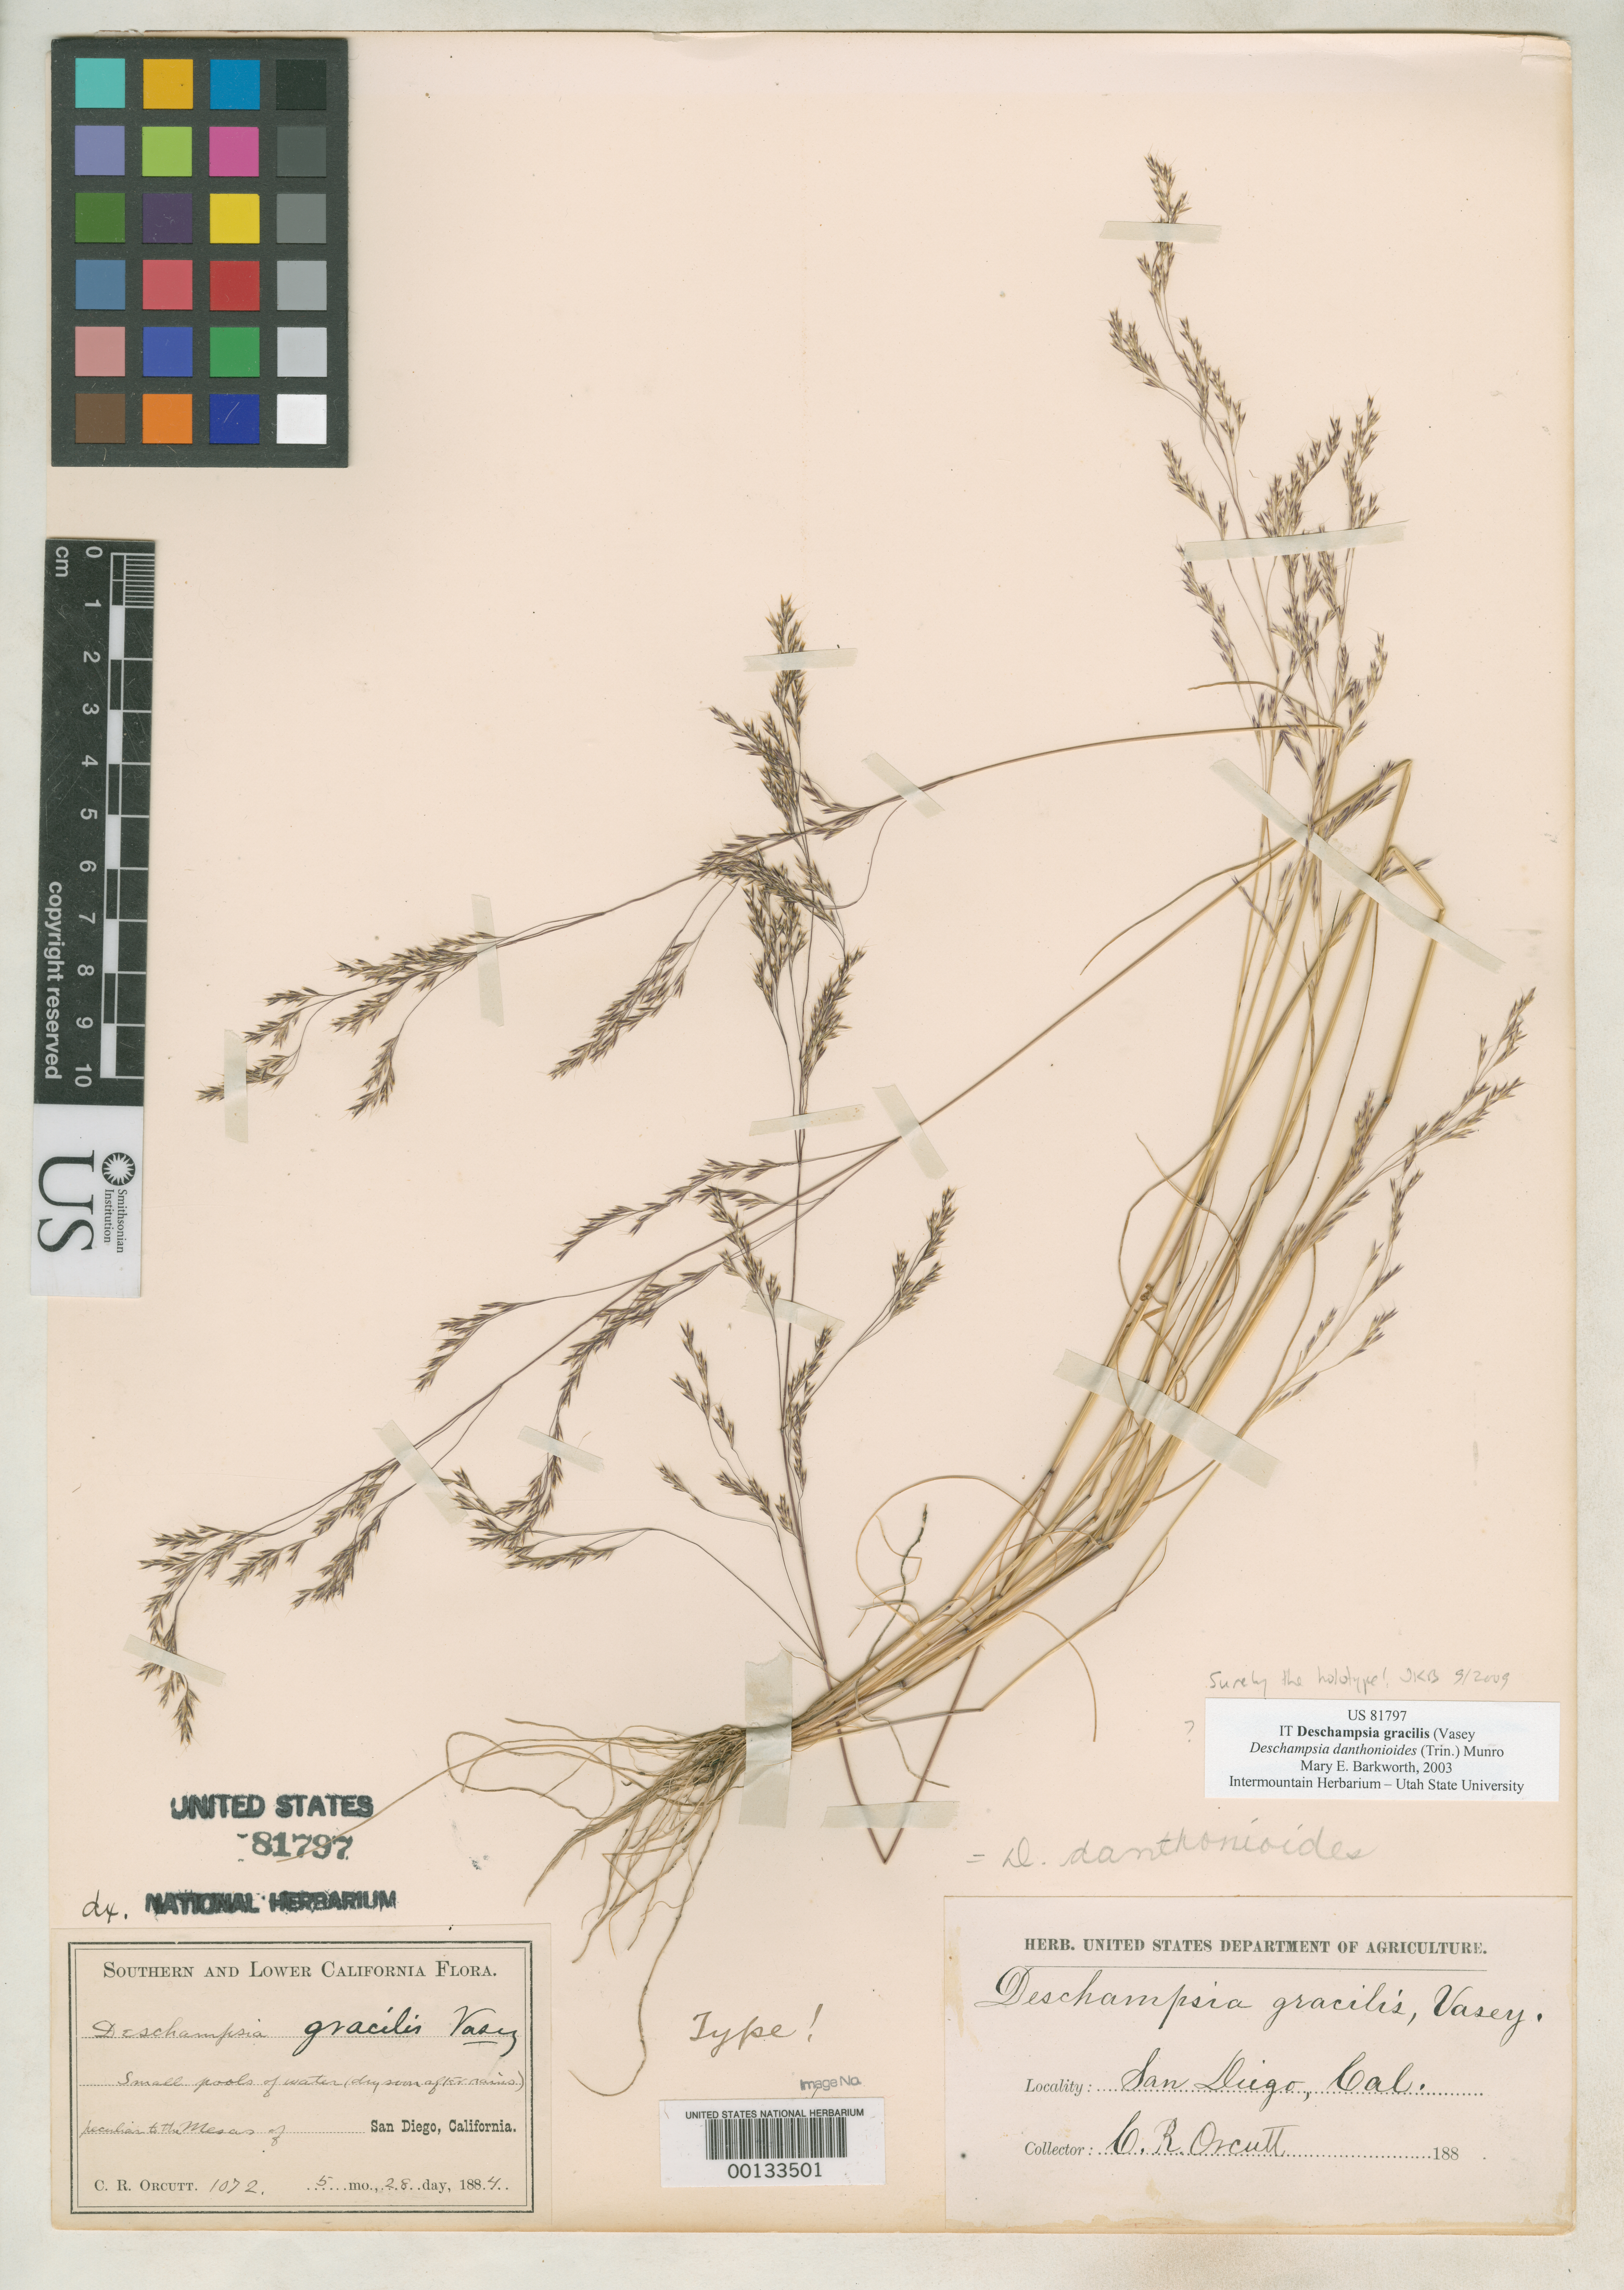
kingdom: Plantae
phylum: Tracheophyta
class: Liliopsida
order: Poales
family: Poaceae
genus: Deschampsia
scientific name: Deschampsia gracilis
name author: Vasey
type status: Holotype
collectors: C. R. Orcutt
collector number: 1072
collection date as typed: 28 Jun 1884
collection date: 1884-06-28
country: United States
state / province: California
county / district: San Diego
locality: San Diego.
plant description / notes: Presumably the holotype, but annotated as "isotype" by M.E. Barkworth (2003).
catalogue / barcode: US 81797